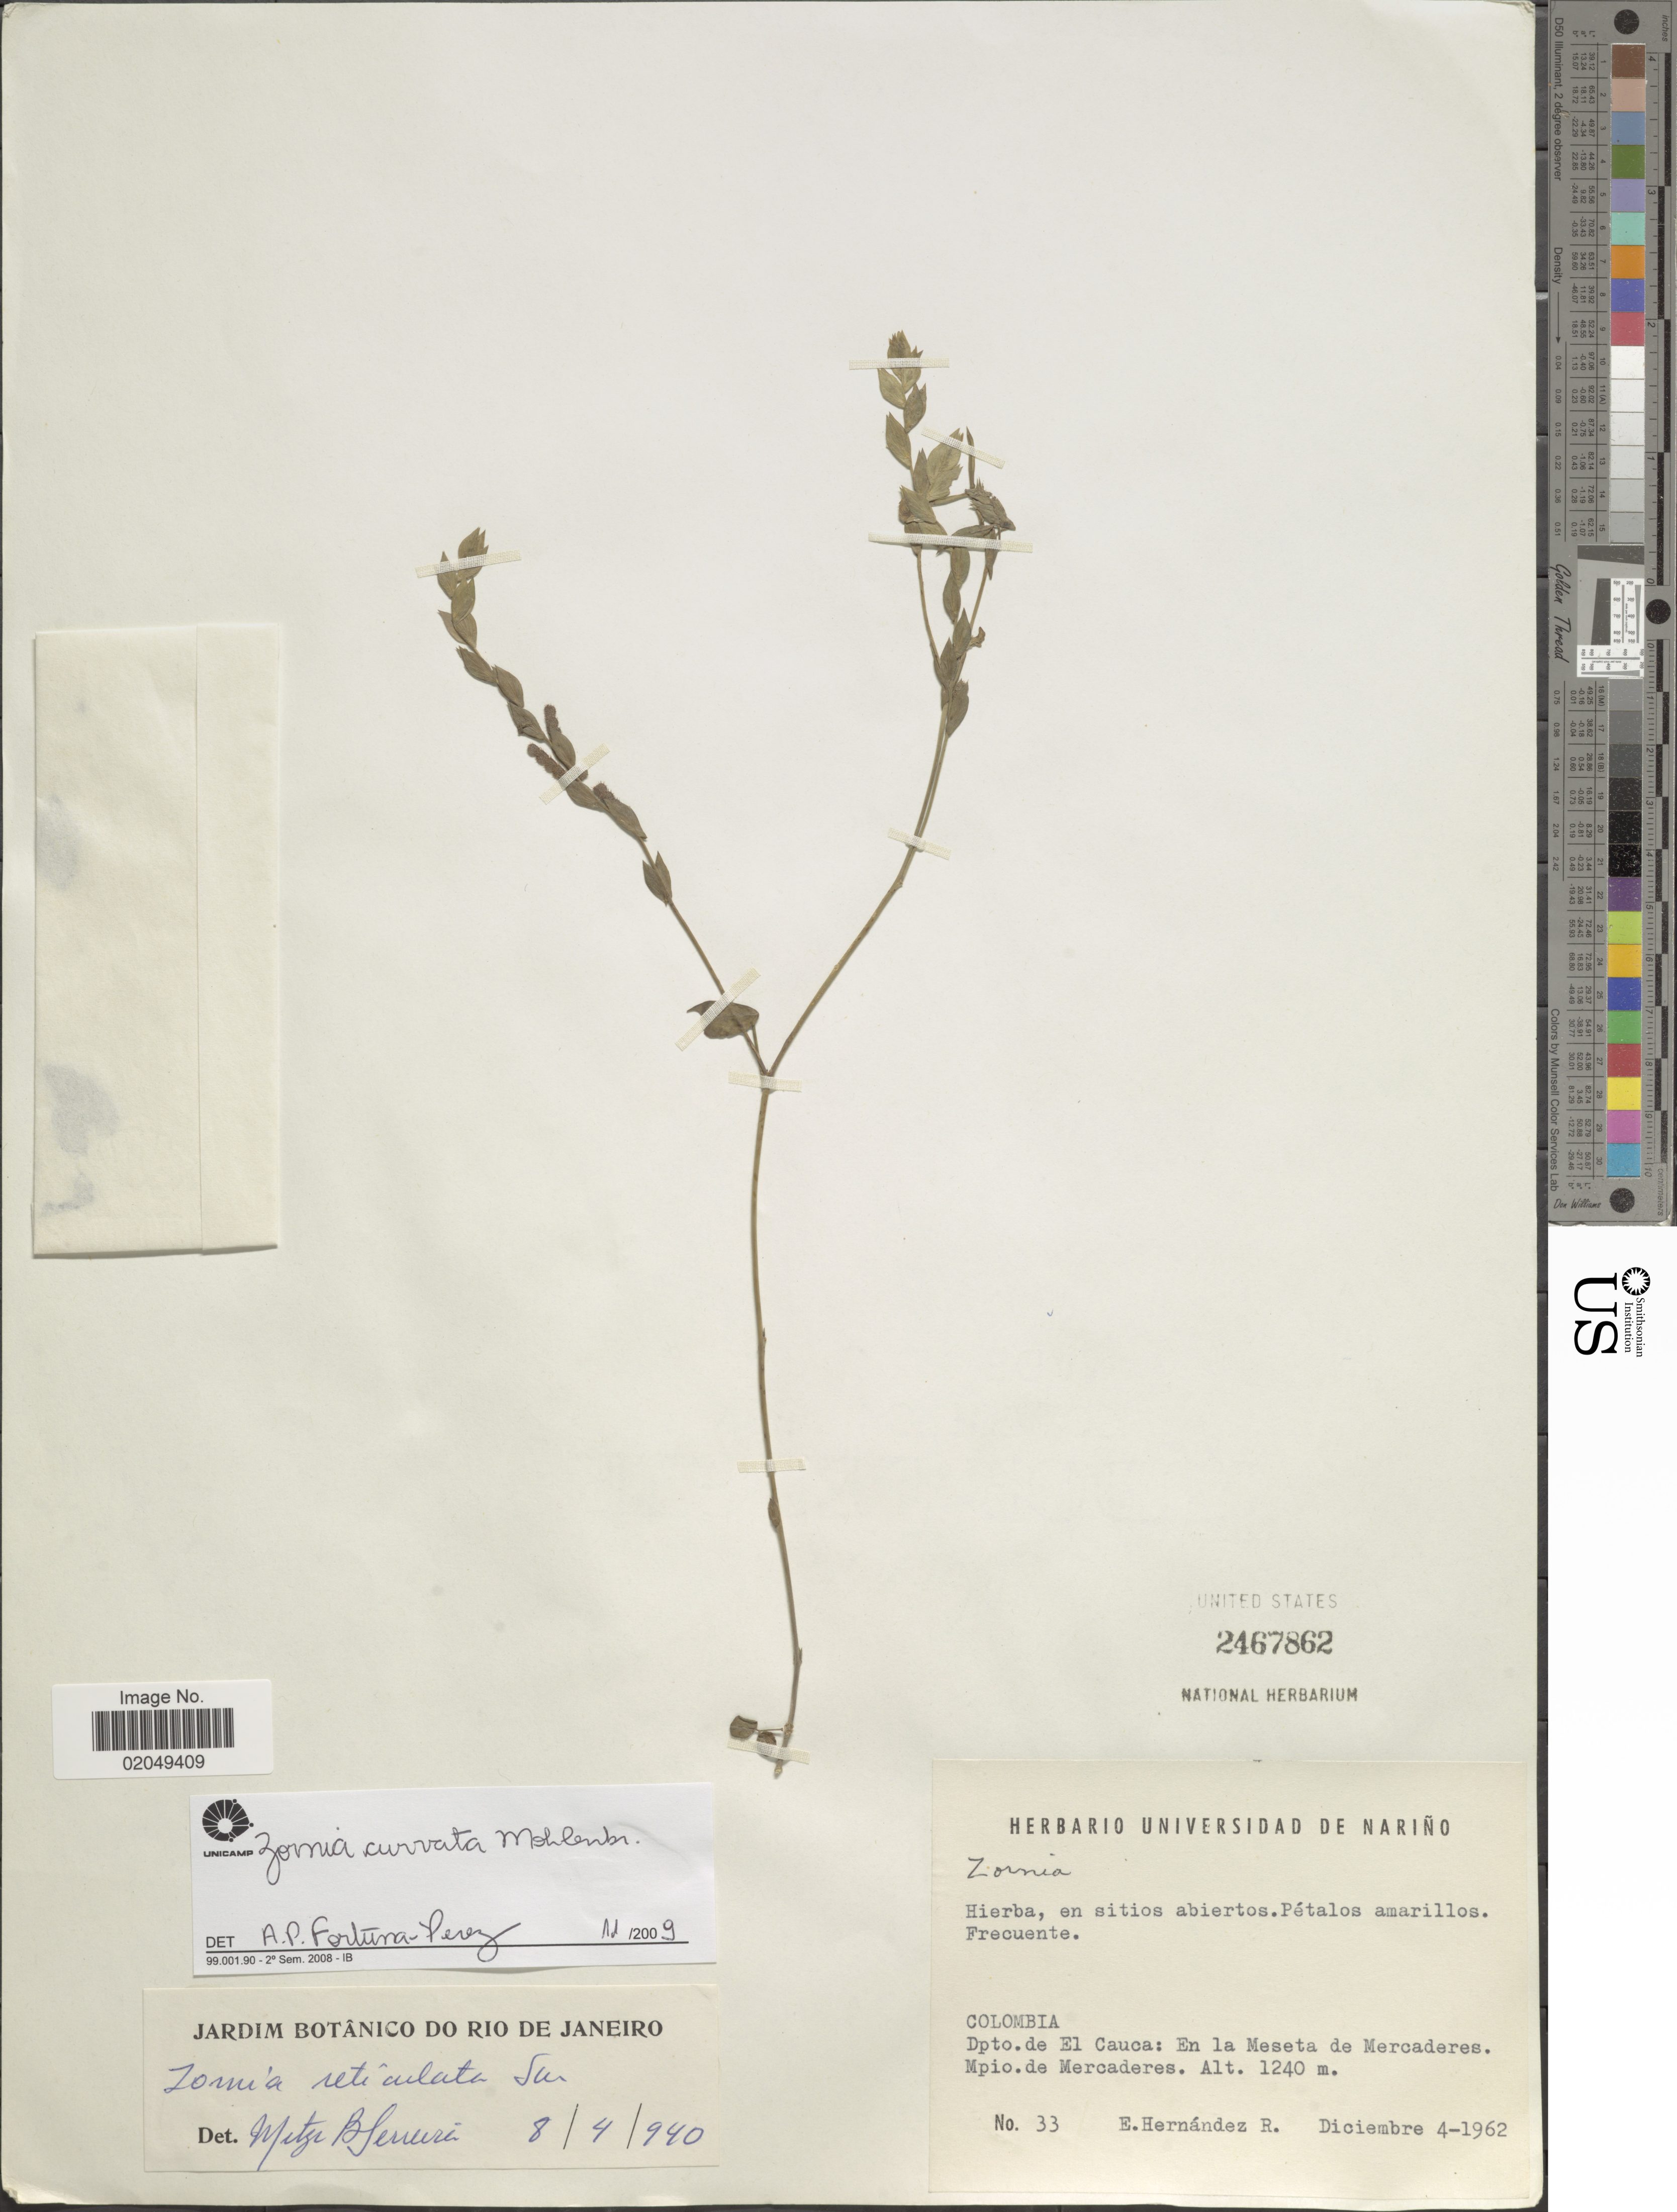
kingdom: Plantae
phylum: Tracheophyta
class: Magnoliopsida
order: Fabales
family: Fabaceae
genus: Zornia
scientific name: Zornia curvata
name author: Mohlenbr.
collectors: E. Hernández R.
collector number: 33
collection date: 1962-12-04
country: Colombia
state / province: Cauca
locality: Dpto. de El Cauca: En la Meseta de Mercaderes , Mpio. de Mercaderes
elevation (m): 1240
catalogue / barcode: US 2467862